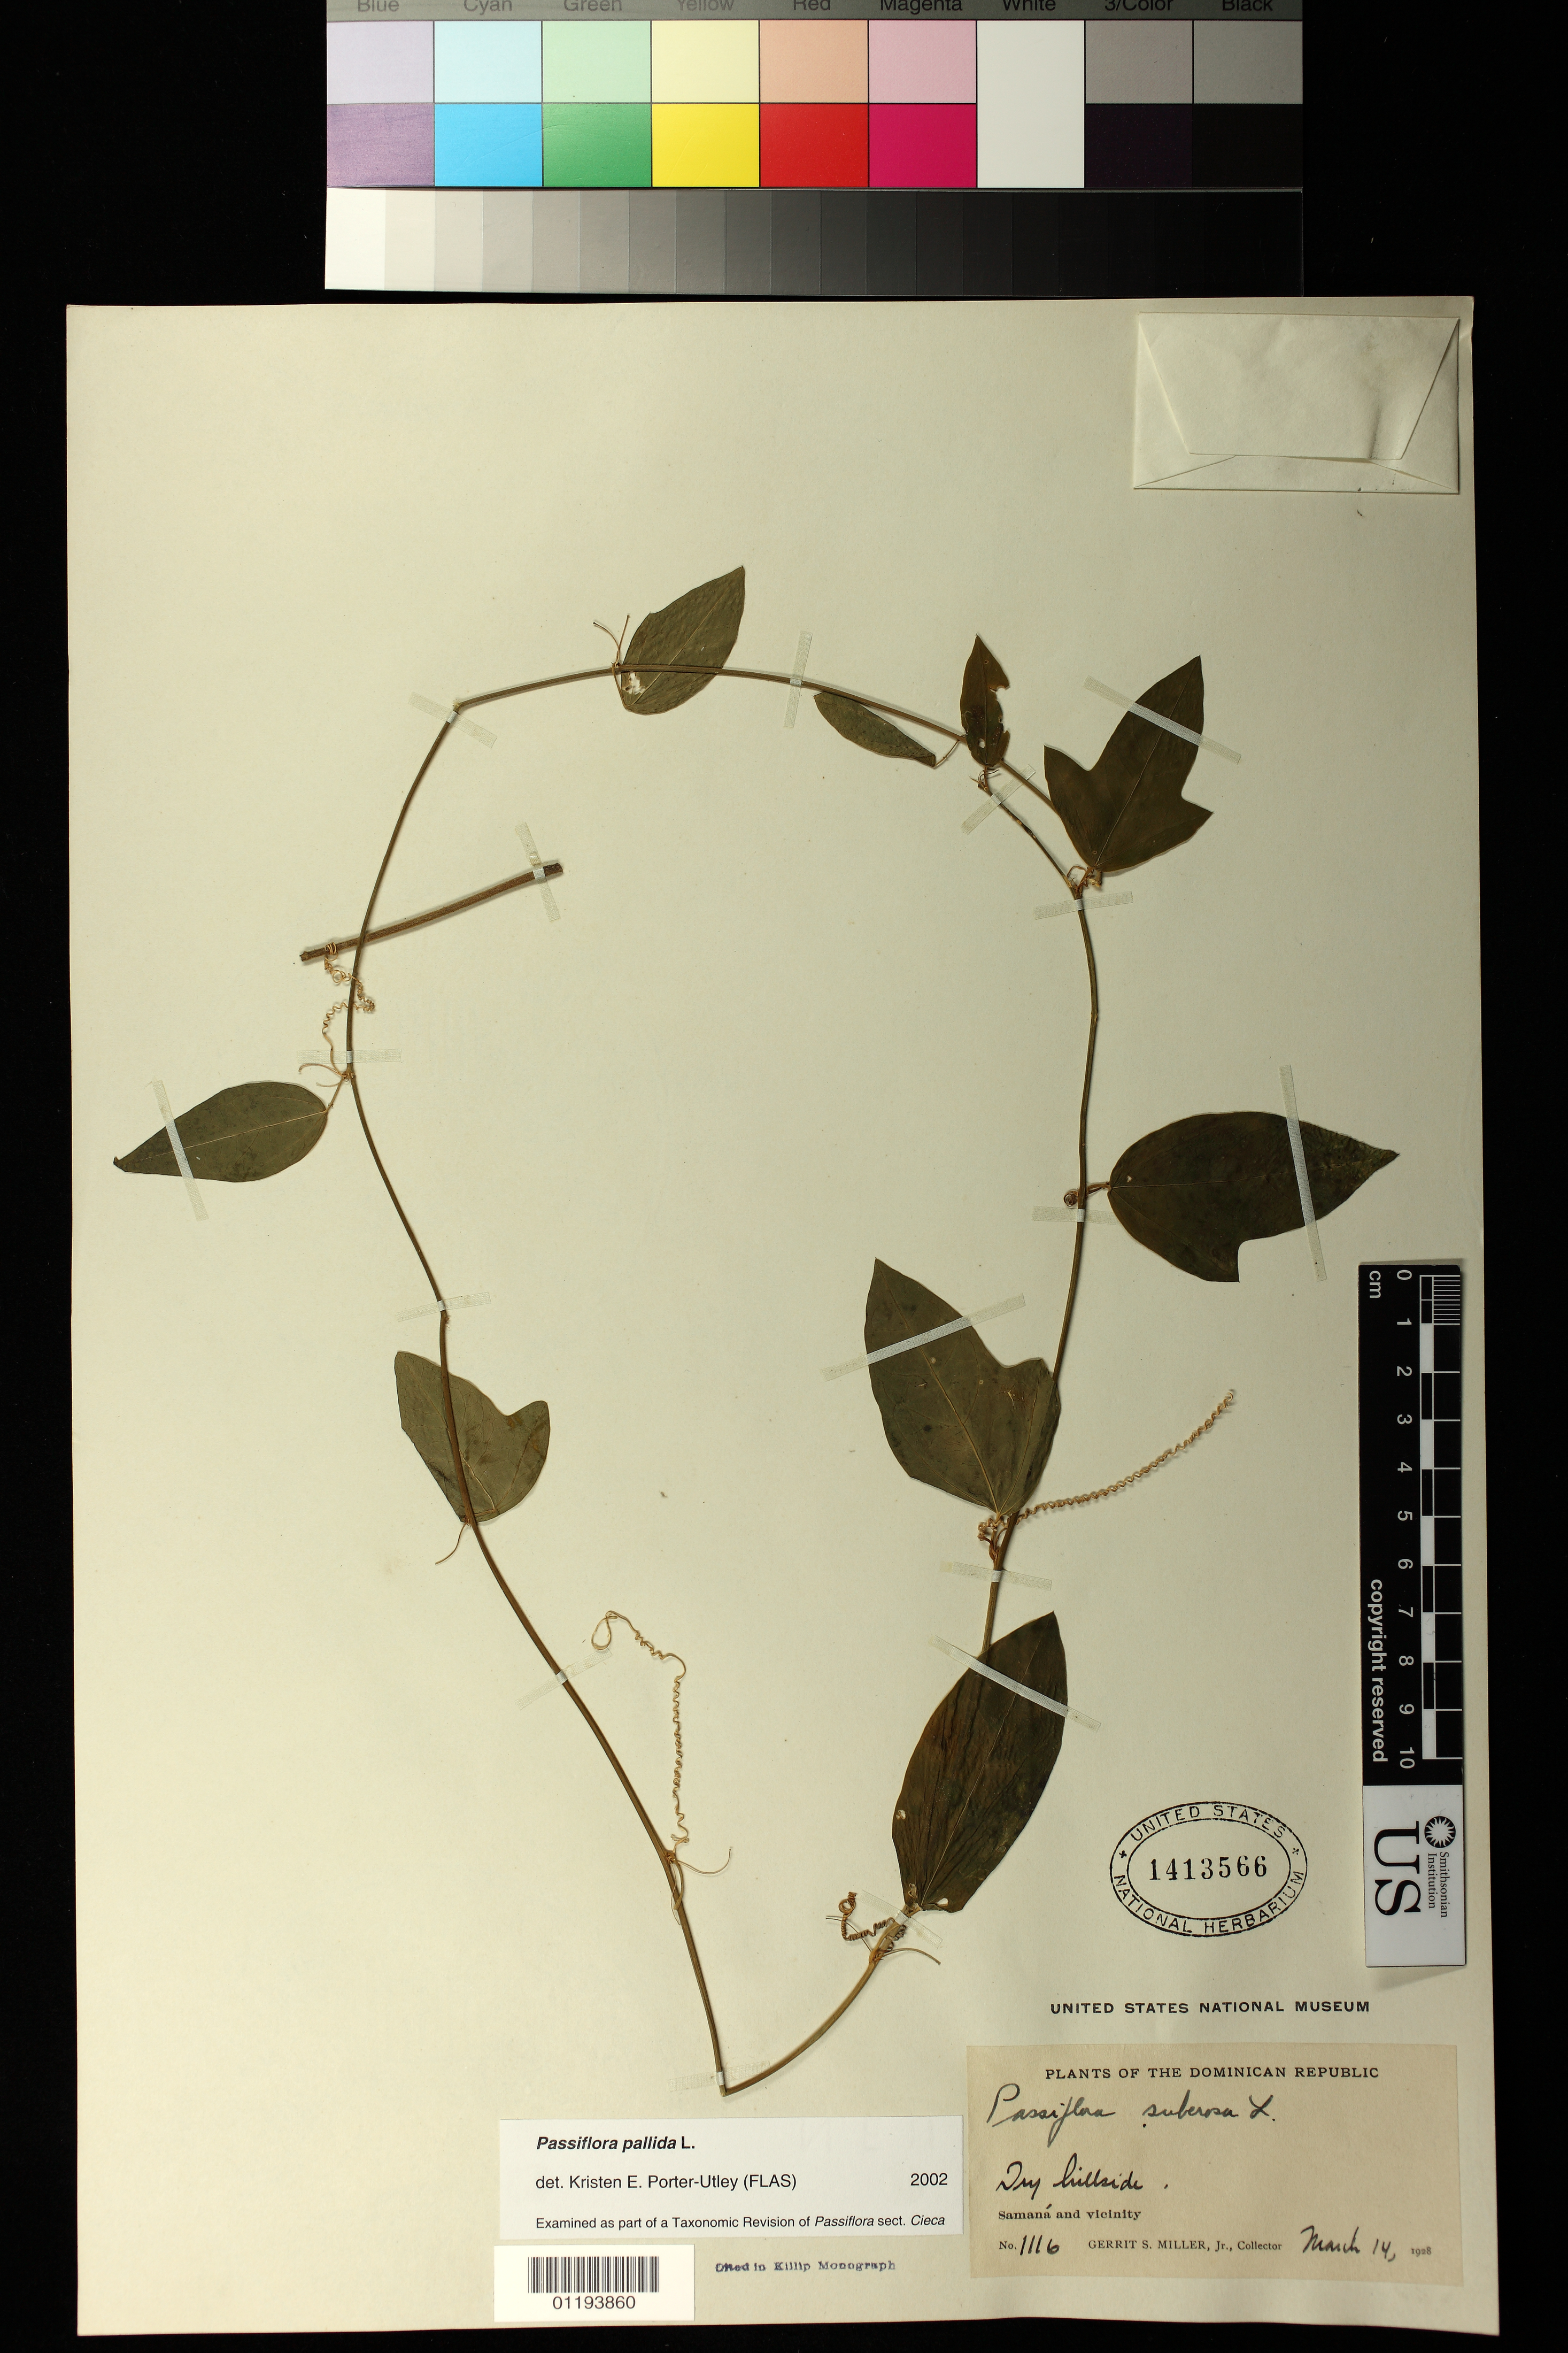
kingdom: Plantae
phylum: Tracheophyta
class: Magnoliopsida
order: Malpighiales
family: Passifloraceae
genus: Passiflora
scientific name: Passiflora pallida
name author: L.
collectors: G. S. Miller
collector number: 1116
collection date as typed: Mar 14 1928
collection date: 1928-03-14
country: Dominican Republic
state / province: Samana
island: Hispaniola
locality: Samana and vicinity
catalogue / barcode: US 1413566